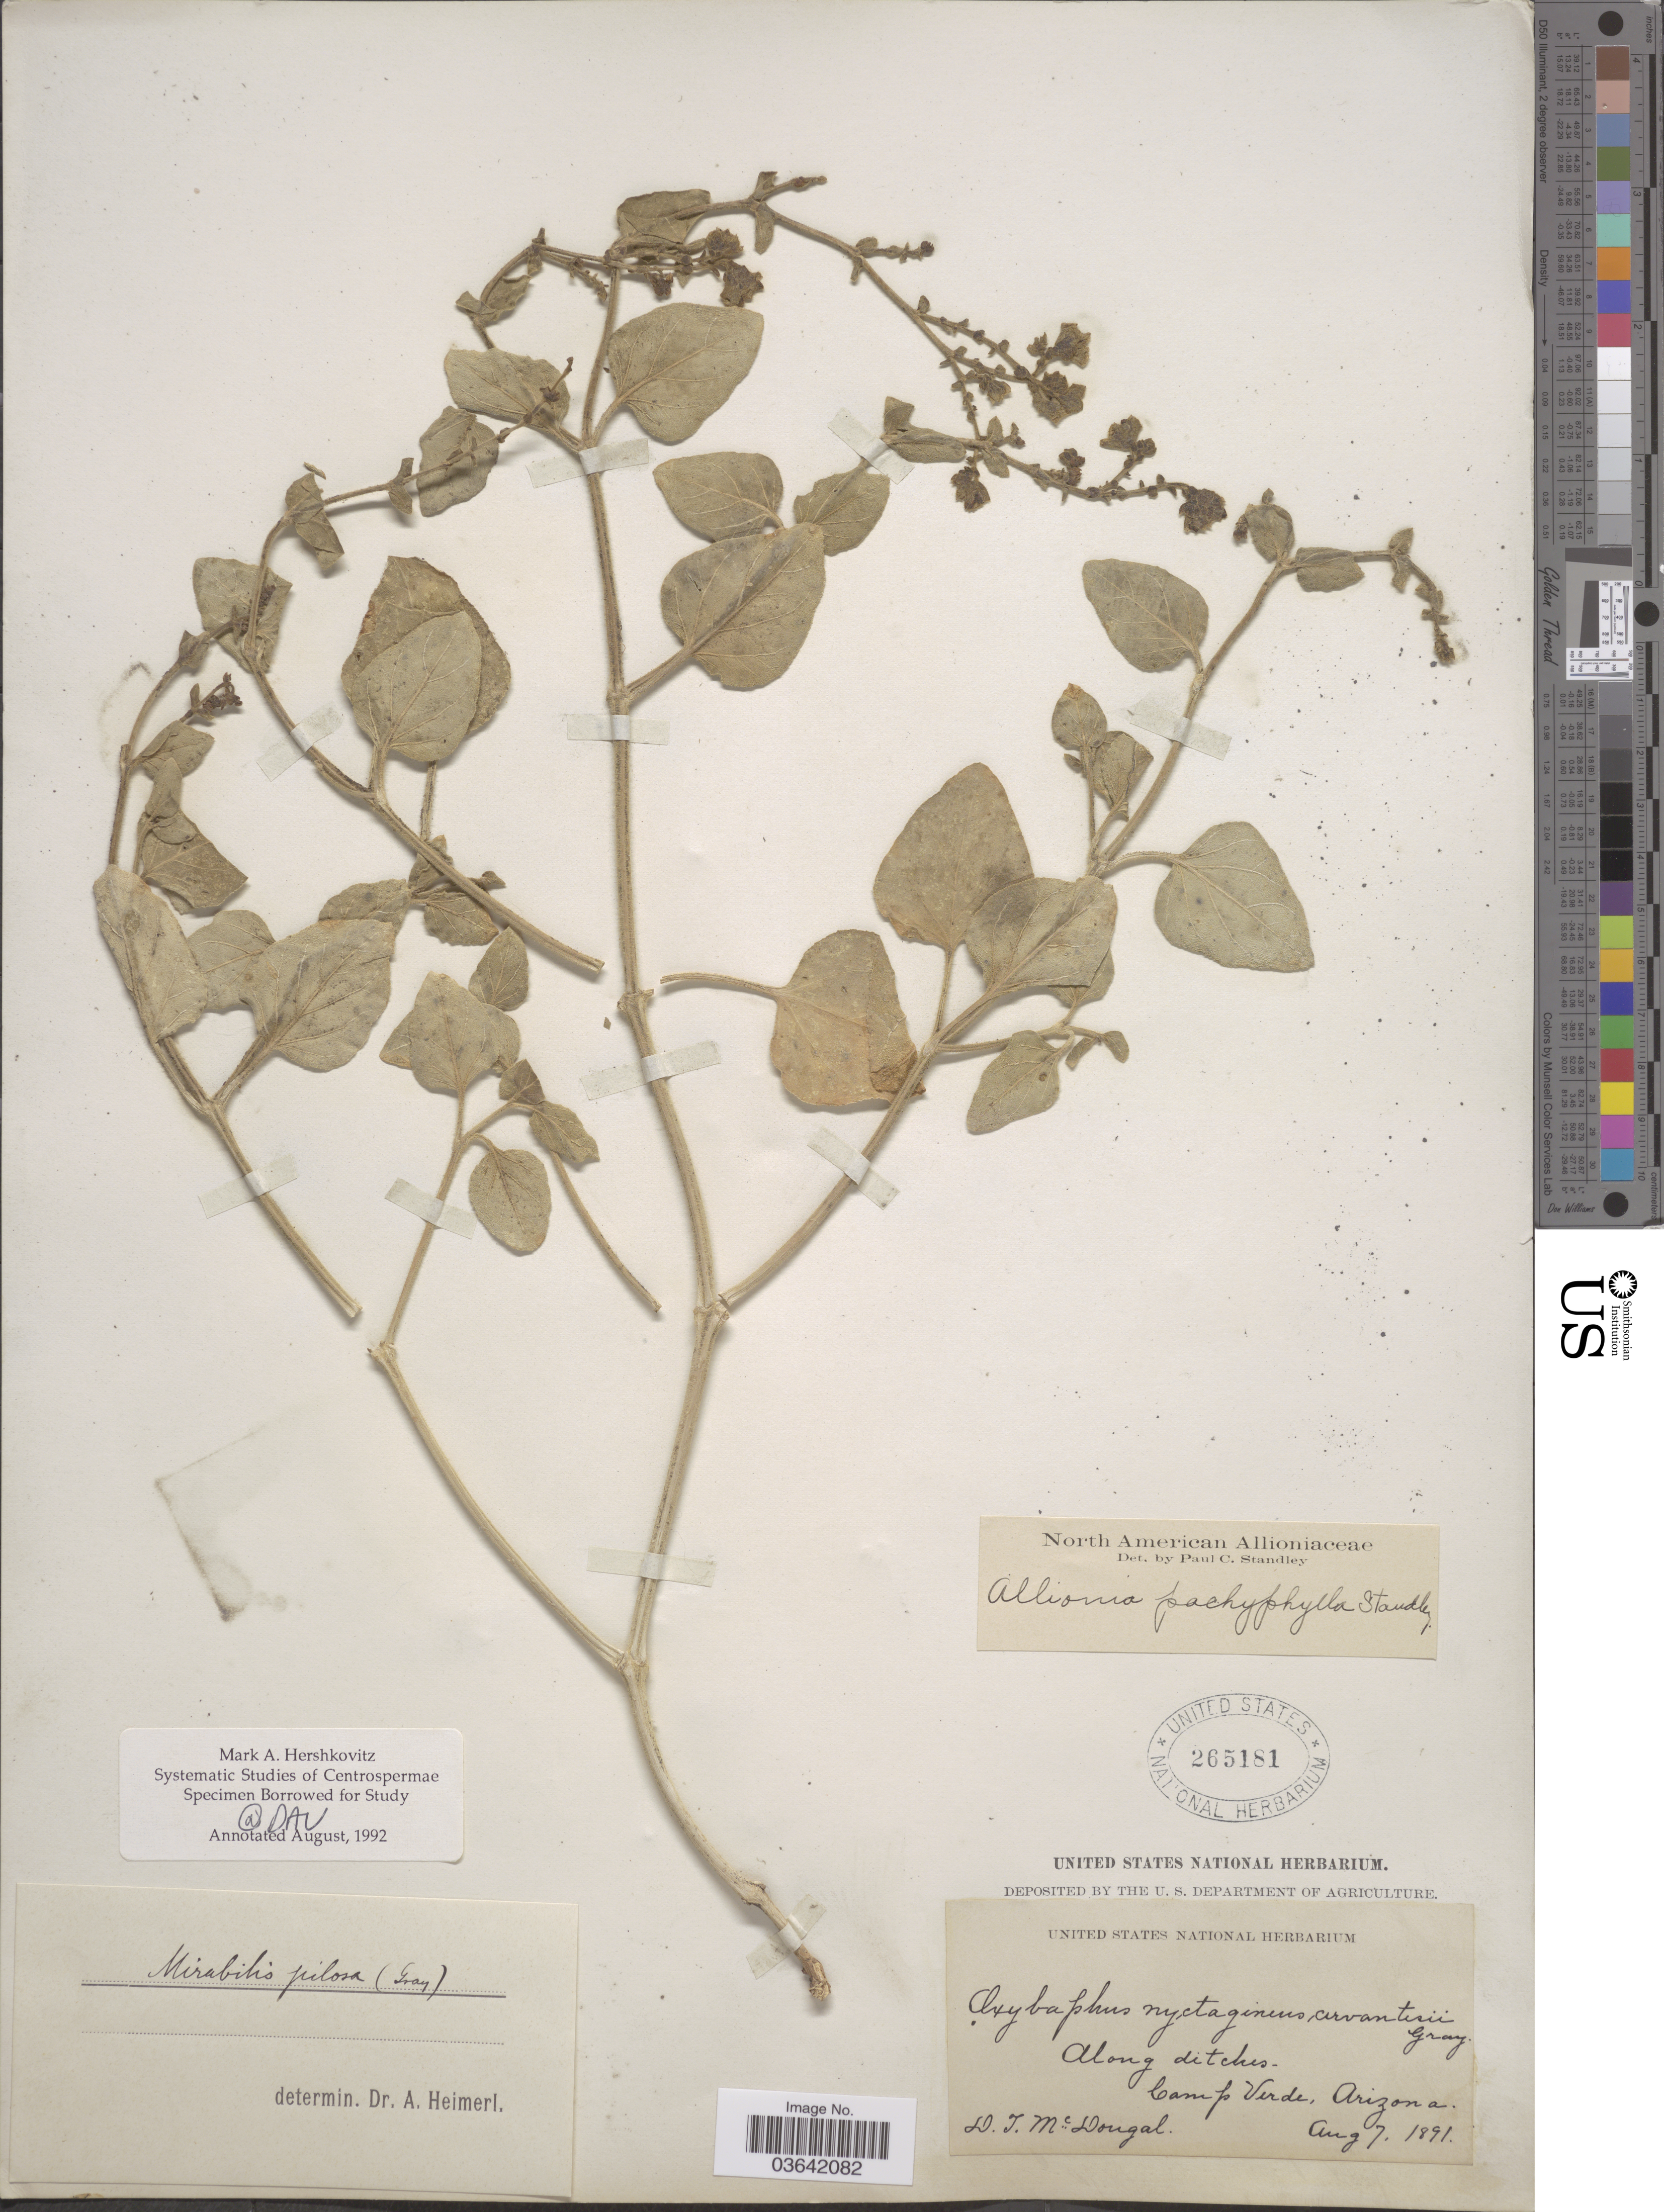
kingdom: Plantae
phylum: Tracheophyta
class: Magnoliopsida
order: Caryophyllales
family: Nyctaginaceae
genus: Allionia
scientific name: Allionia pachyphylla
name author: Standl.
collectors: D. McDougal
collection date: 1891-08-07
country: United States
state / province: Arizona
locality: Along ditches. Camp Verde.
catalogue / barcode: US 265181